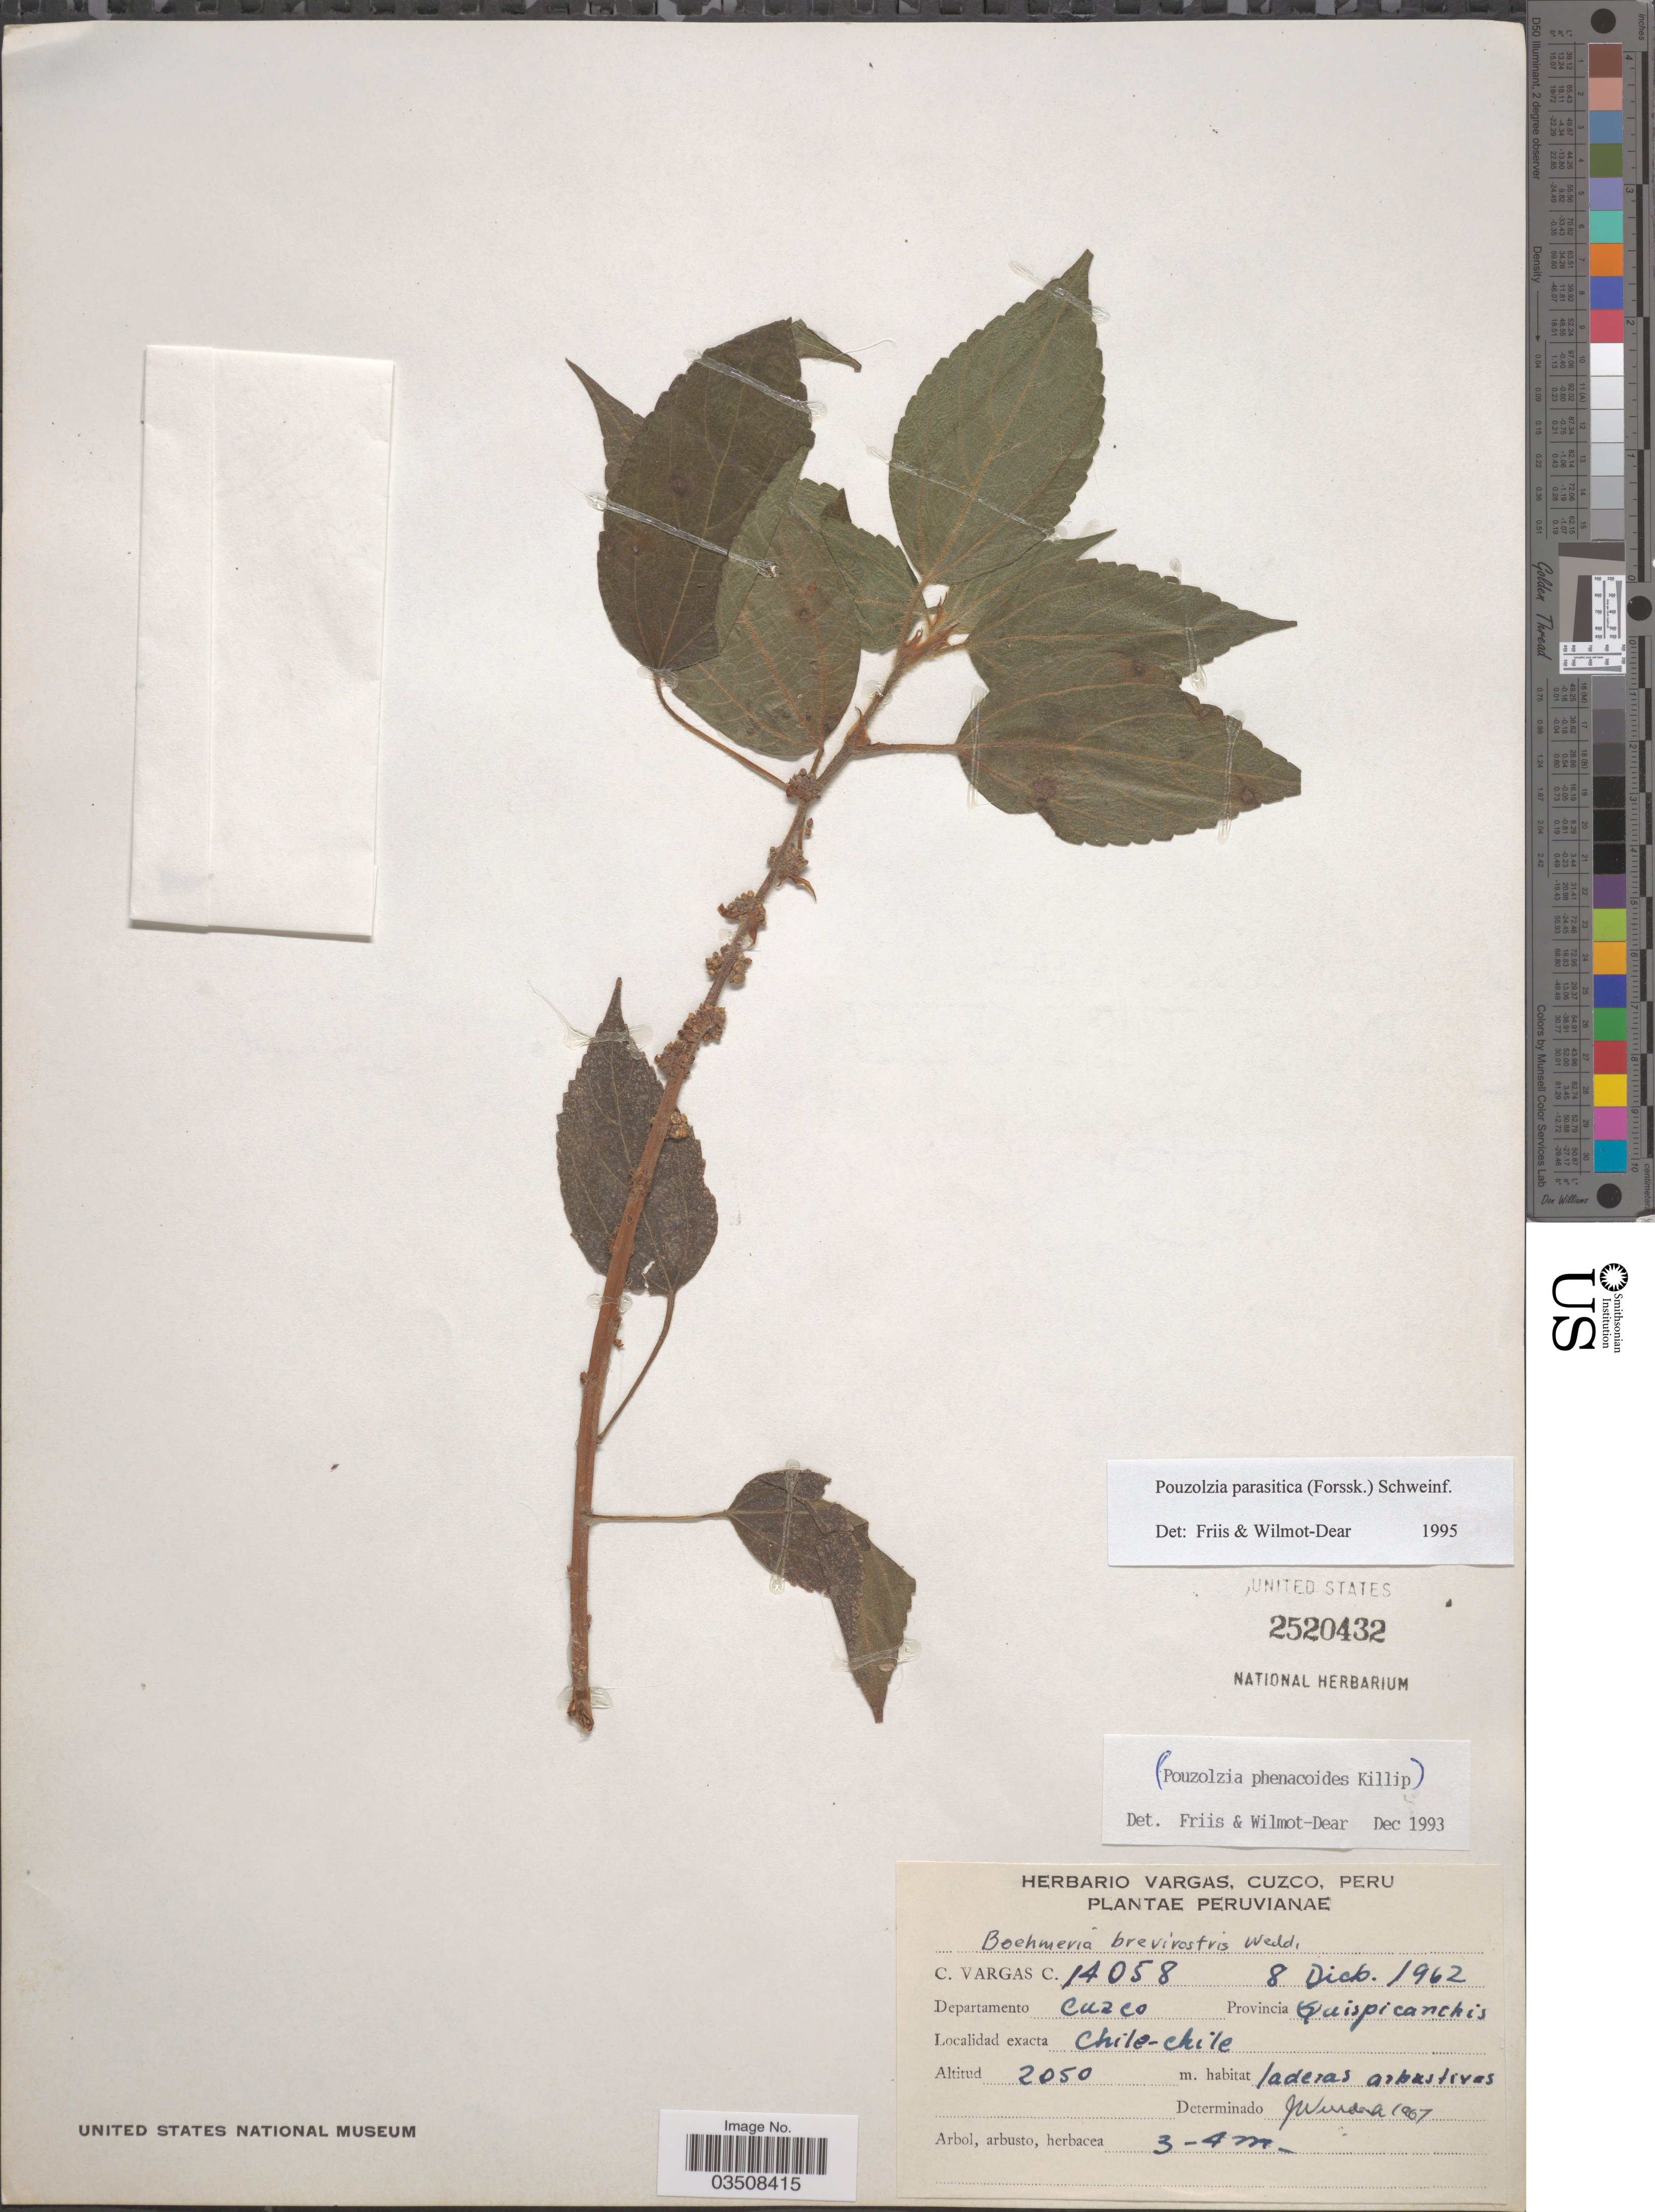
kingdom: Plantae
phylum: Tracheophyta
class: Magnoliopsida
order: Rosales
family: Urticaceae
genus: Pouzolzia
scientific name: Pouzolzia parasitica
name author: (Forssk.) Schweinf.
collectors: C. Vargas Calderón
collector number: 14058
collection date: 1962-12-08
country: Peru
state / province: Cusco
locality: Departamento Cuzco. Provincia Quispicanchis. Chile-Chile.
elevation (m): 2050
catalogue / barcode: US 2520432